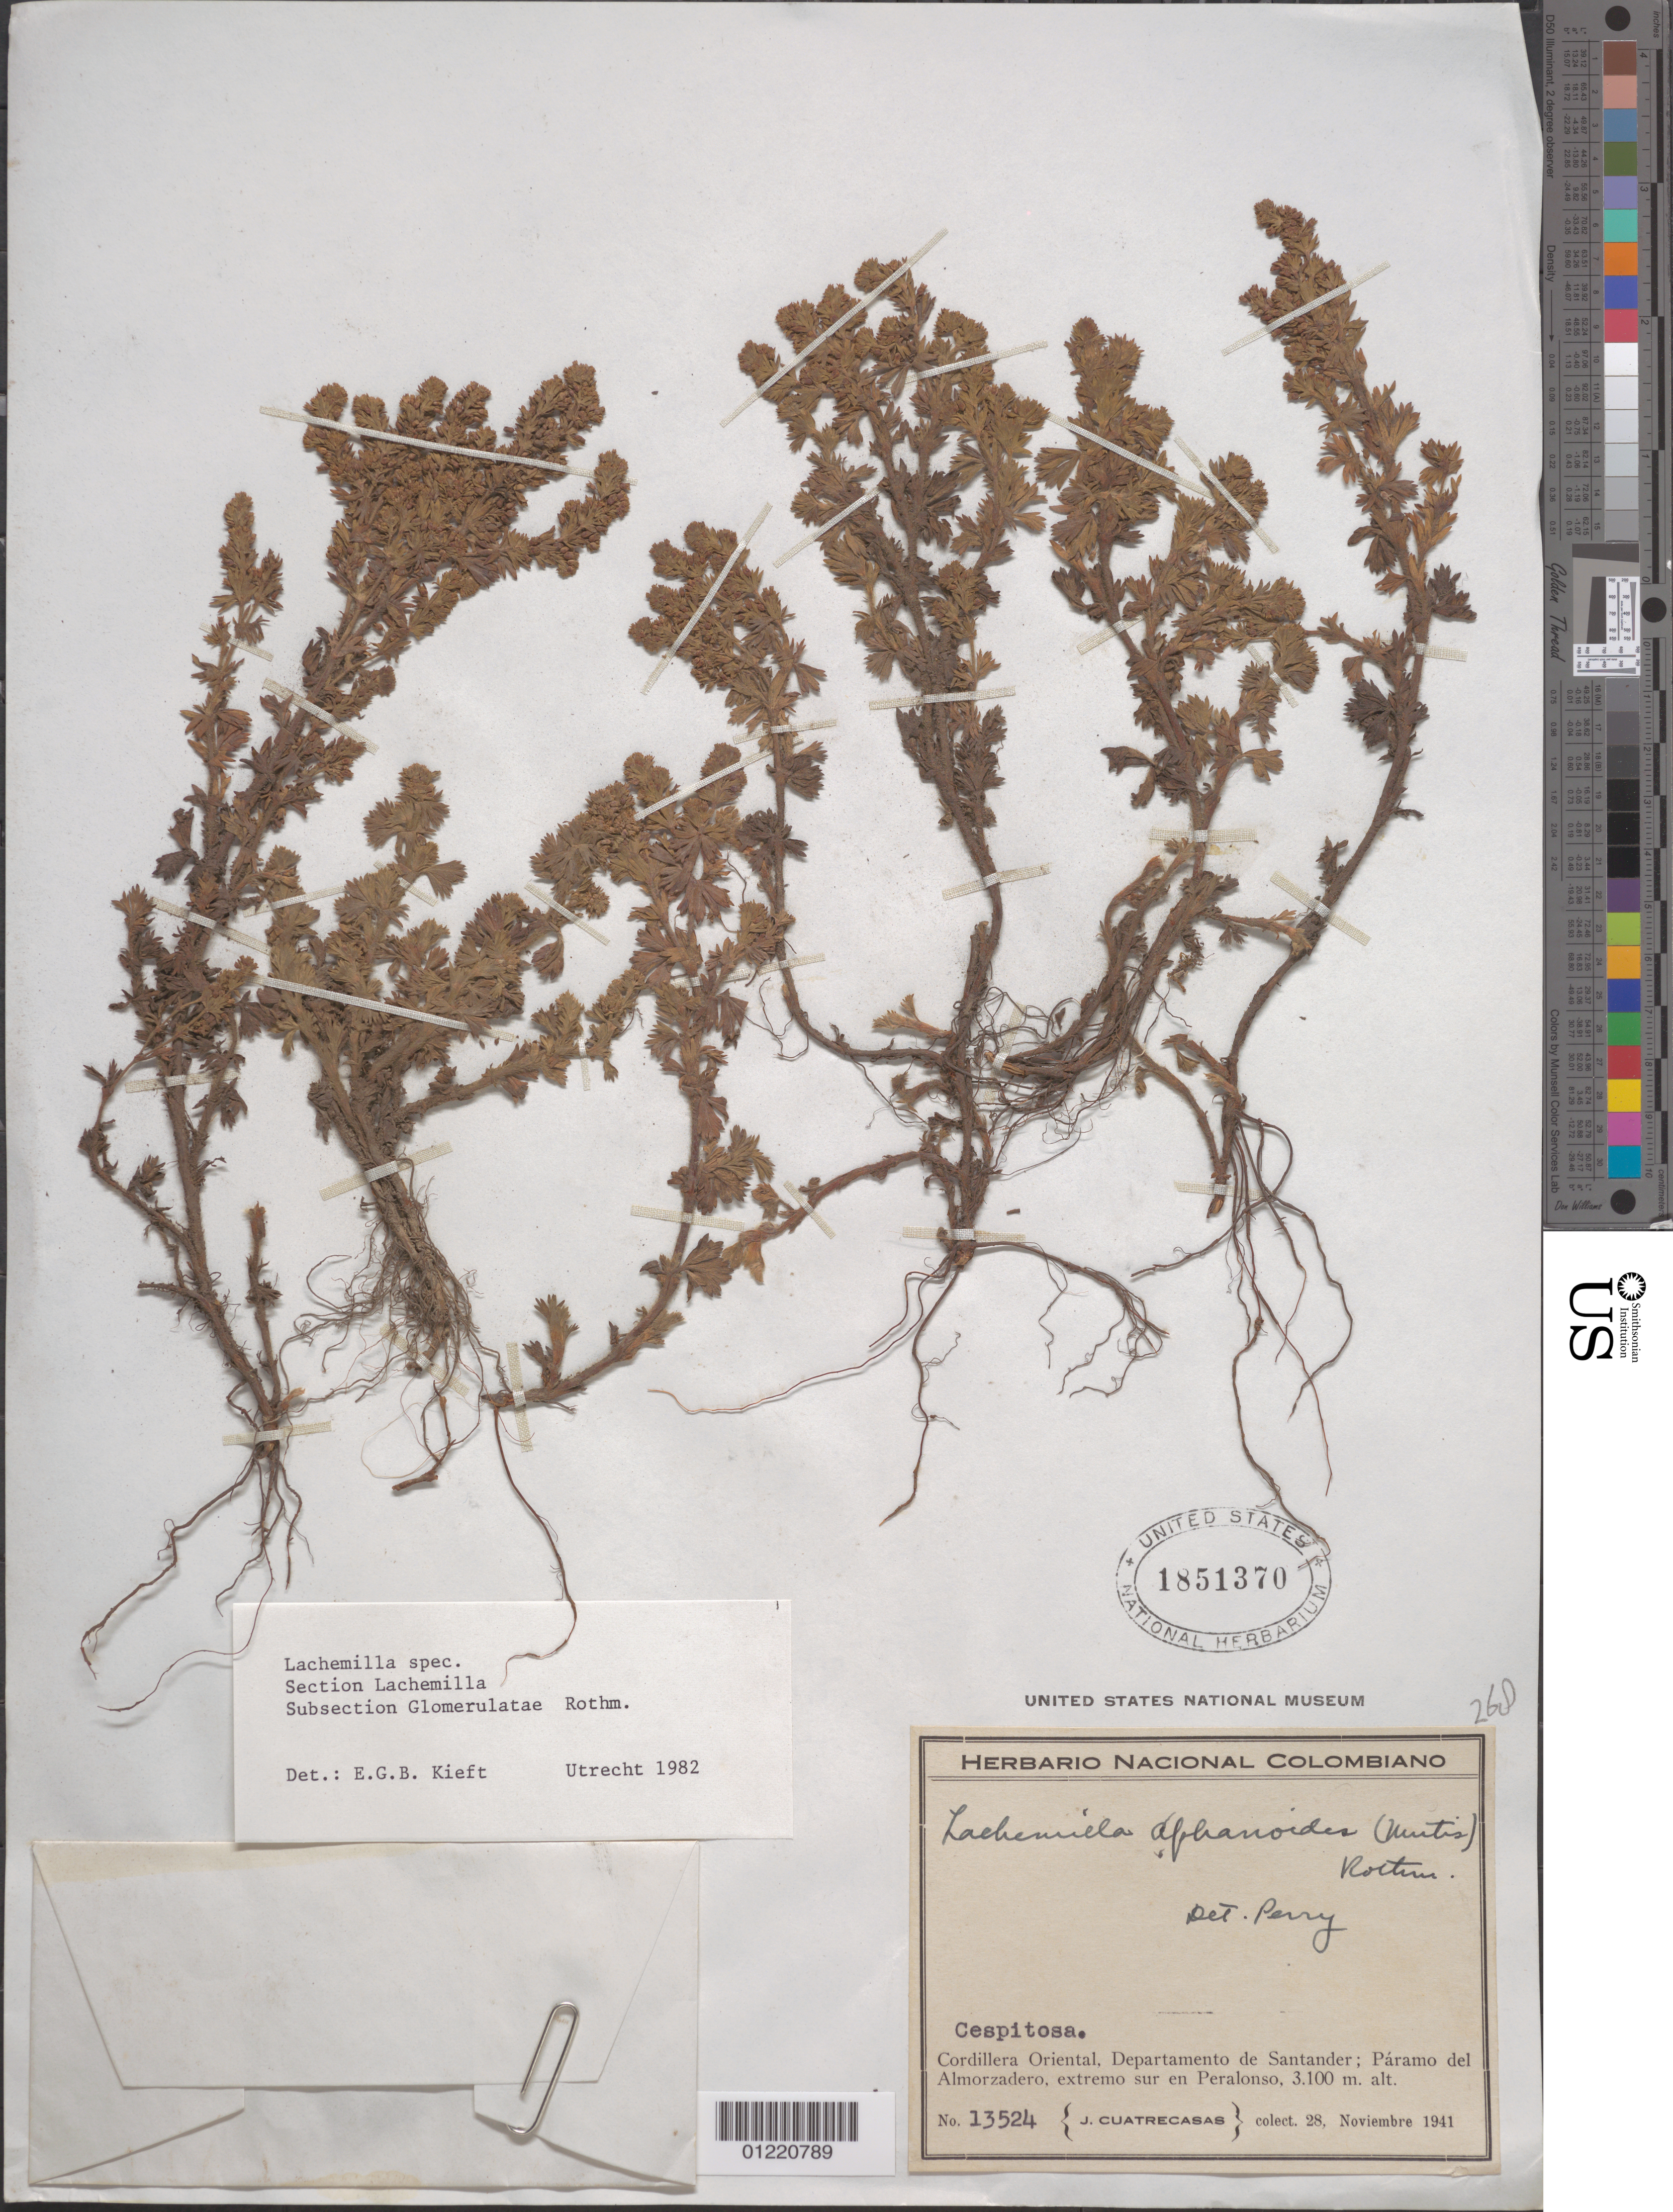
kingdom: Plantae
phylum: Tracheophyta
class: Magnoliopsida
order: Rosales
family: Rosaceae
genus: Lachemilla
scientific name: Lachemilla sp.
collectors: J. Cuatrecasas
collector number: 13524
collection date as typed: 28-Nov-41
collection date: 1941-11-28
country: Colombia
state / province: Santander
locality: Cordillera Oriental, Páramo del Almorzadero, extremo sur en Peralonso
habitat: Paramo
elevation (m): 3100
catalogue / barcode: US 1851370